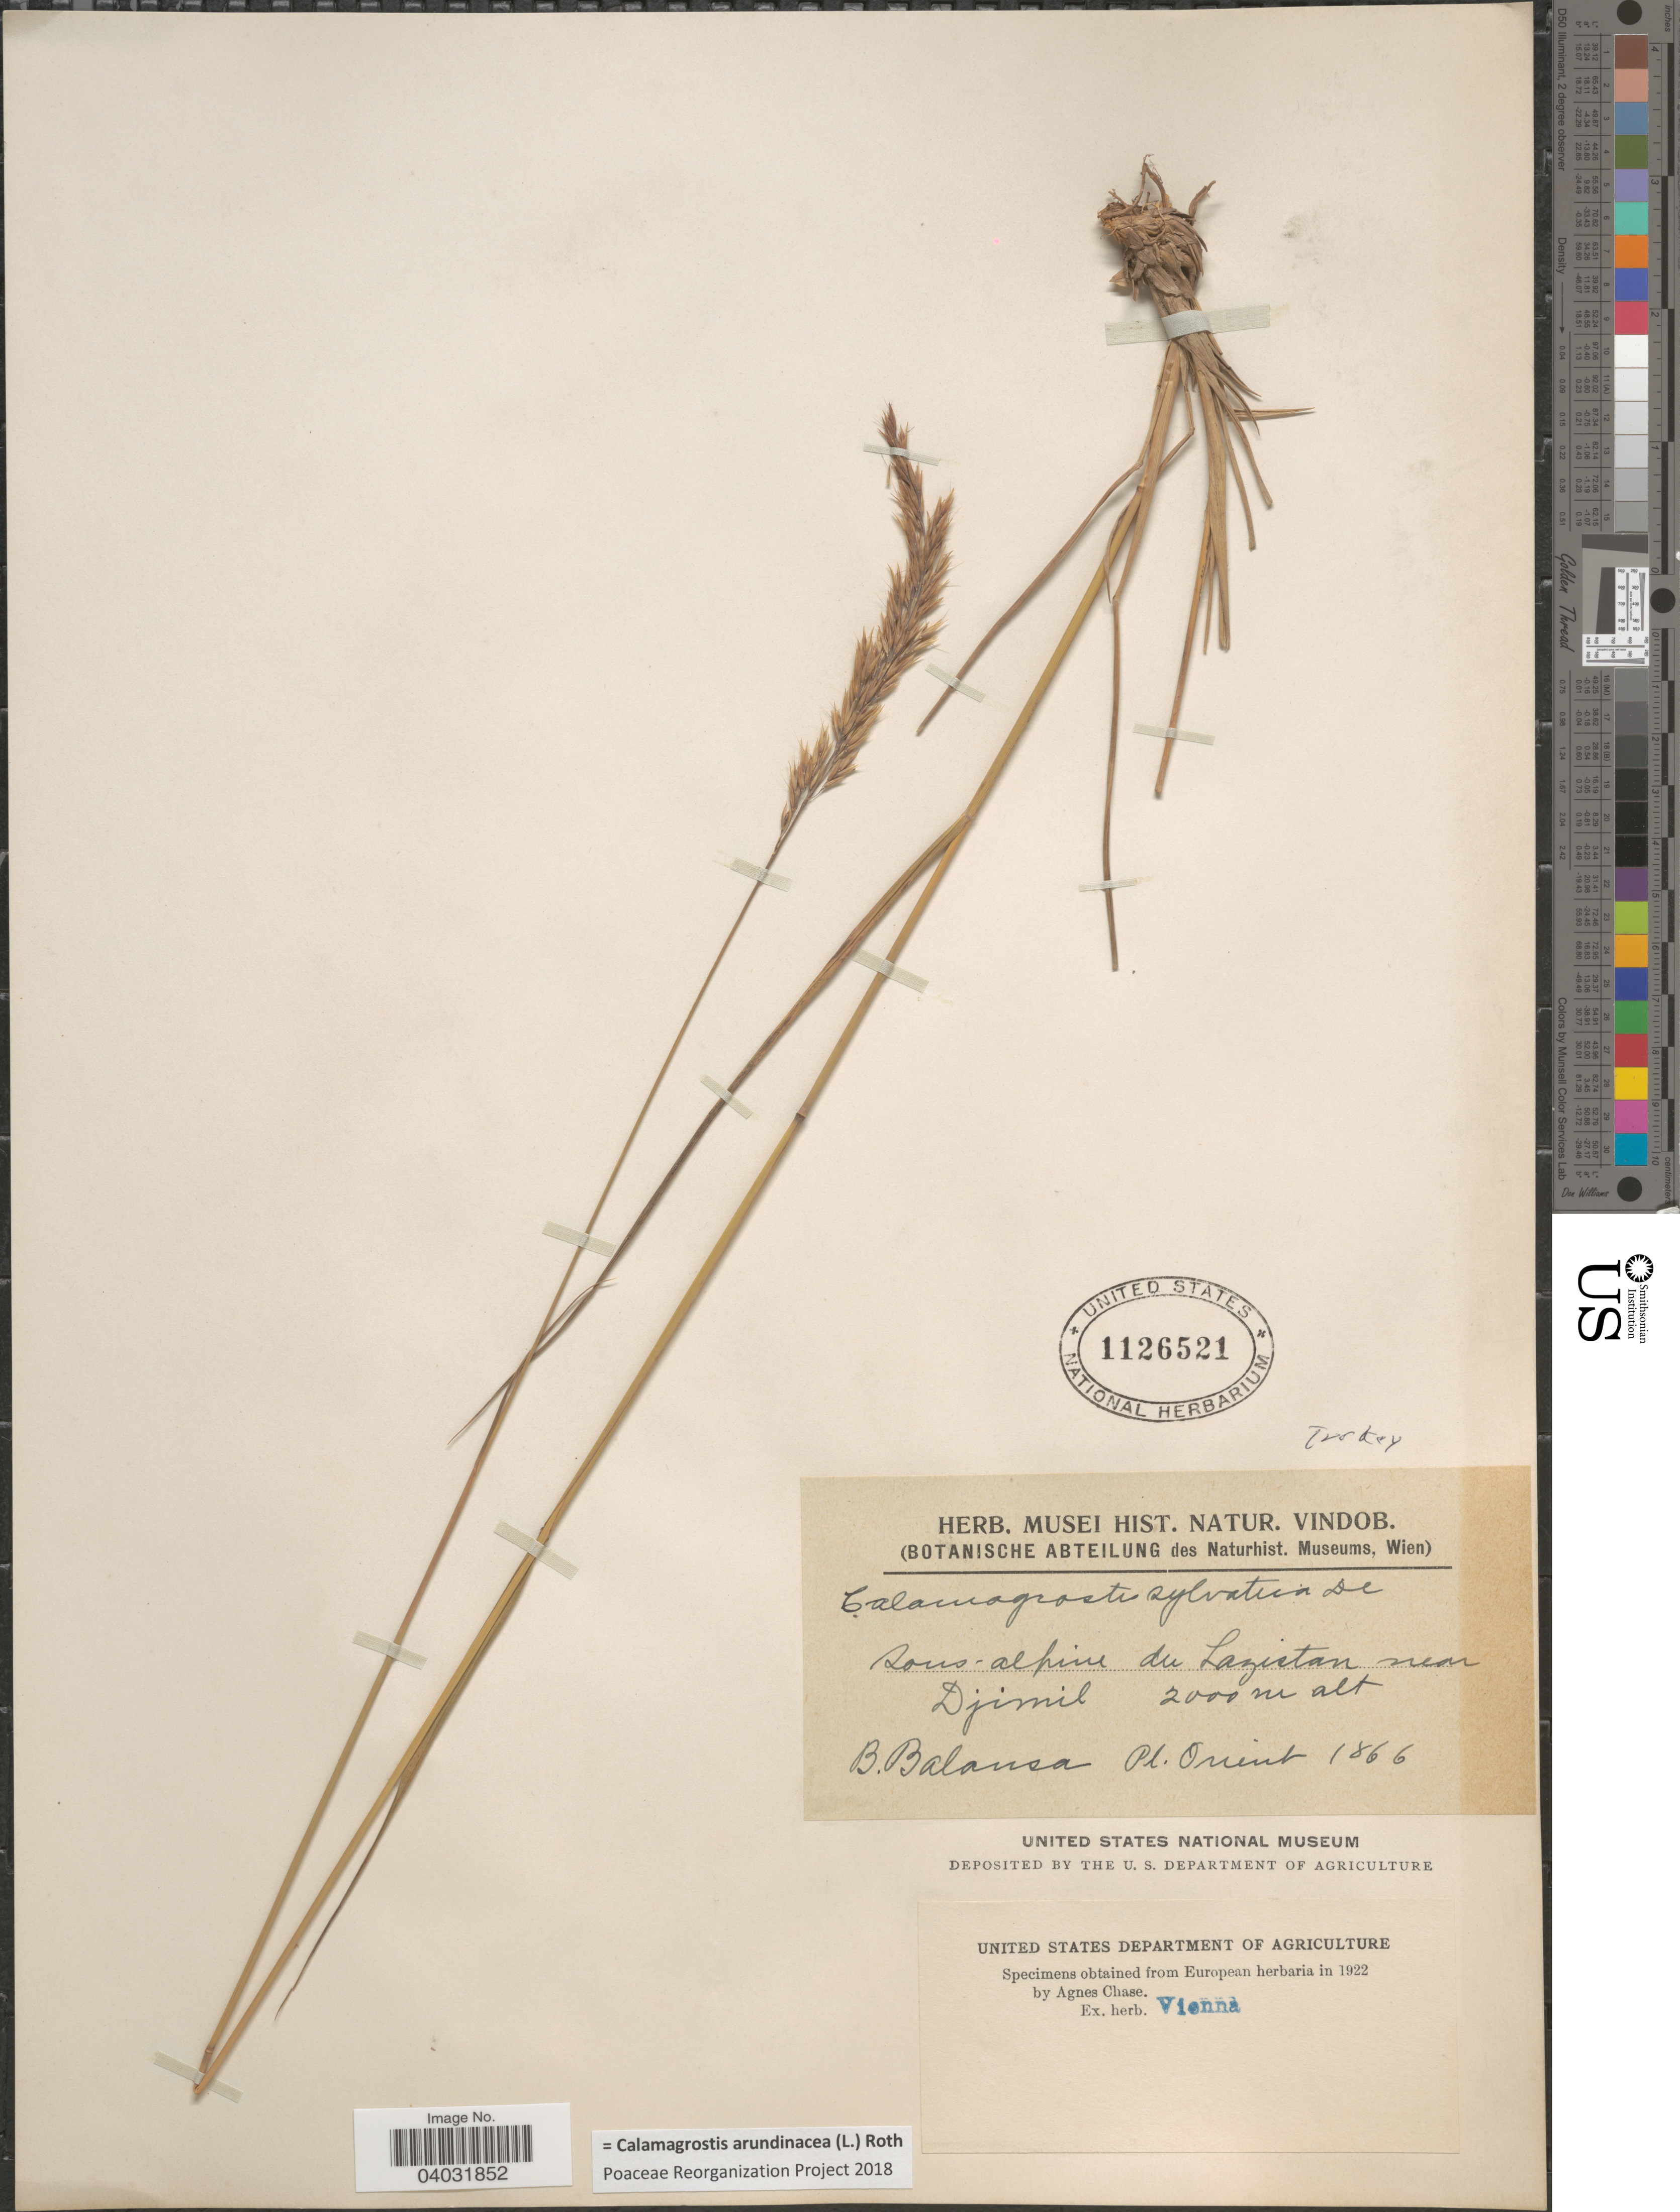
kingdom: Plantae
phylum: Tracheophyta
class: Liliopsida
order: Poales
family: Poaceae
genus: Calamagrostis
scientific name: Calamagrostis arundinacea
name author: (L.) Roth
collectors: B. Balansa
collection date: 1866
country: Turkey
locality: Sous-alpine du Lazistan near Djimil.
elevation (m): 2000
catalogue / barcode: US 1126521